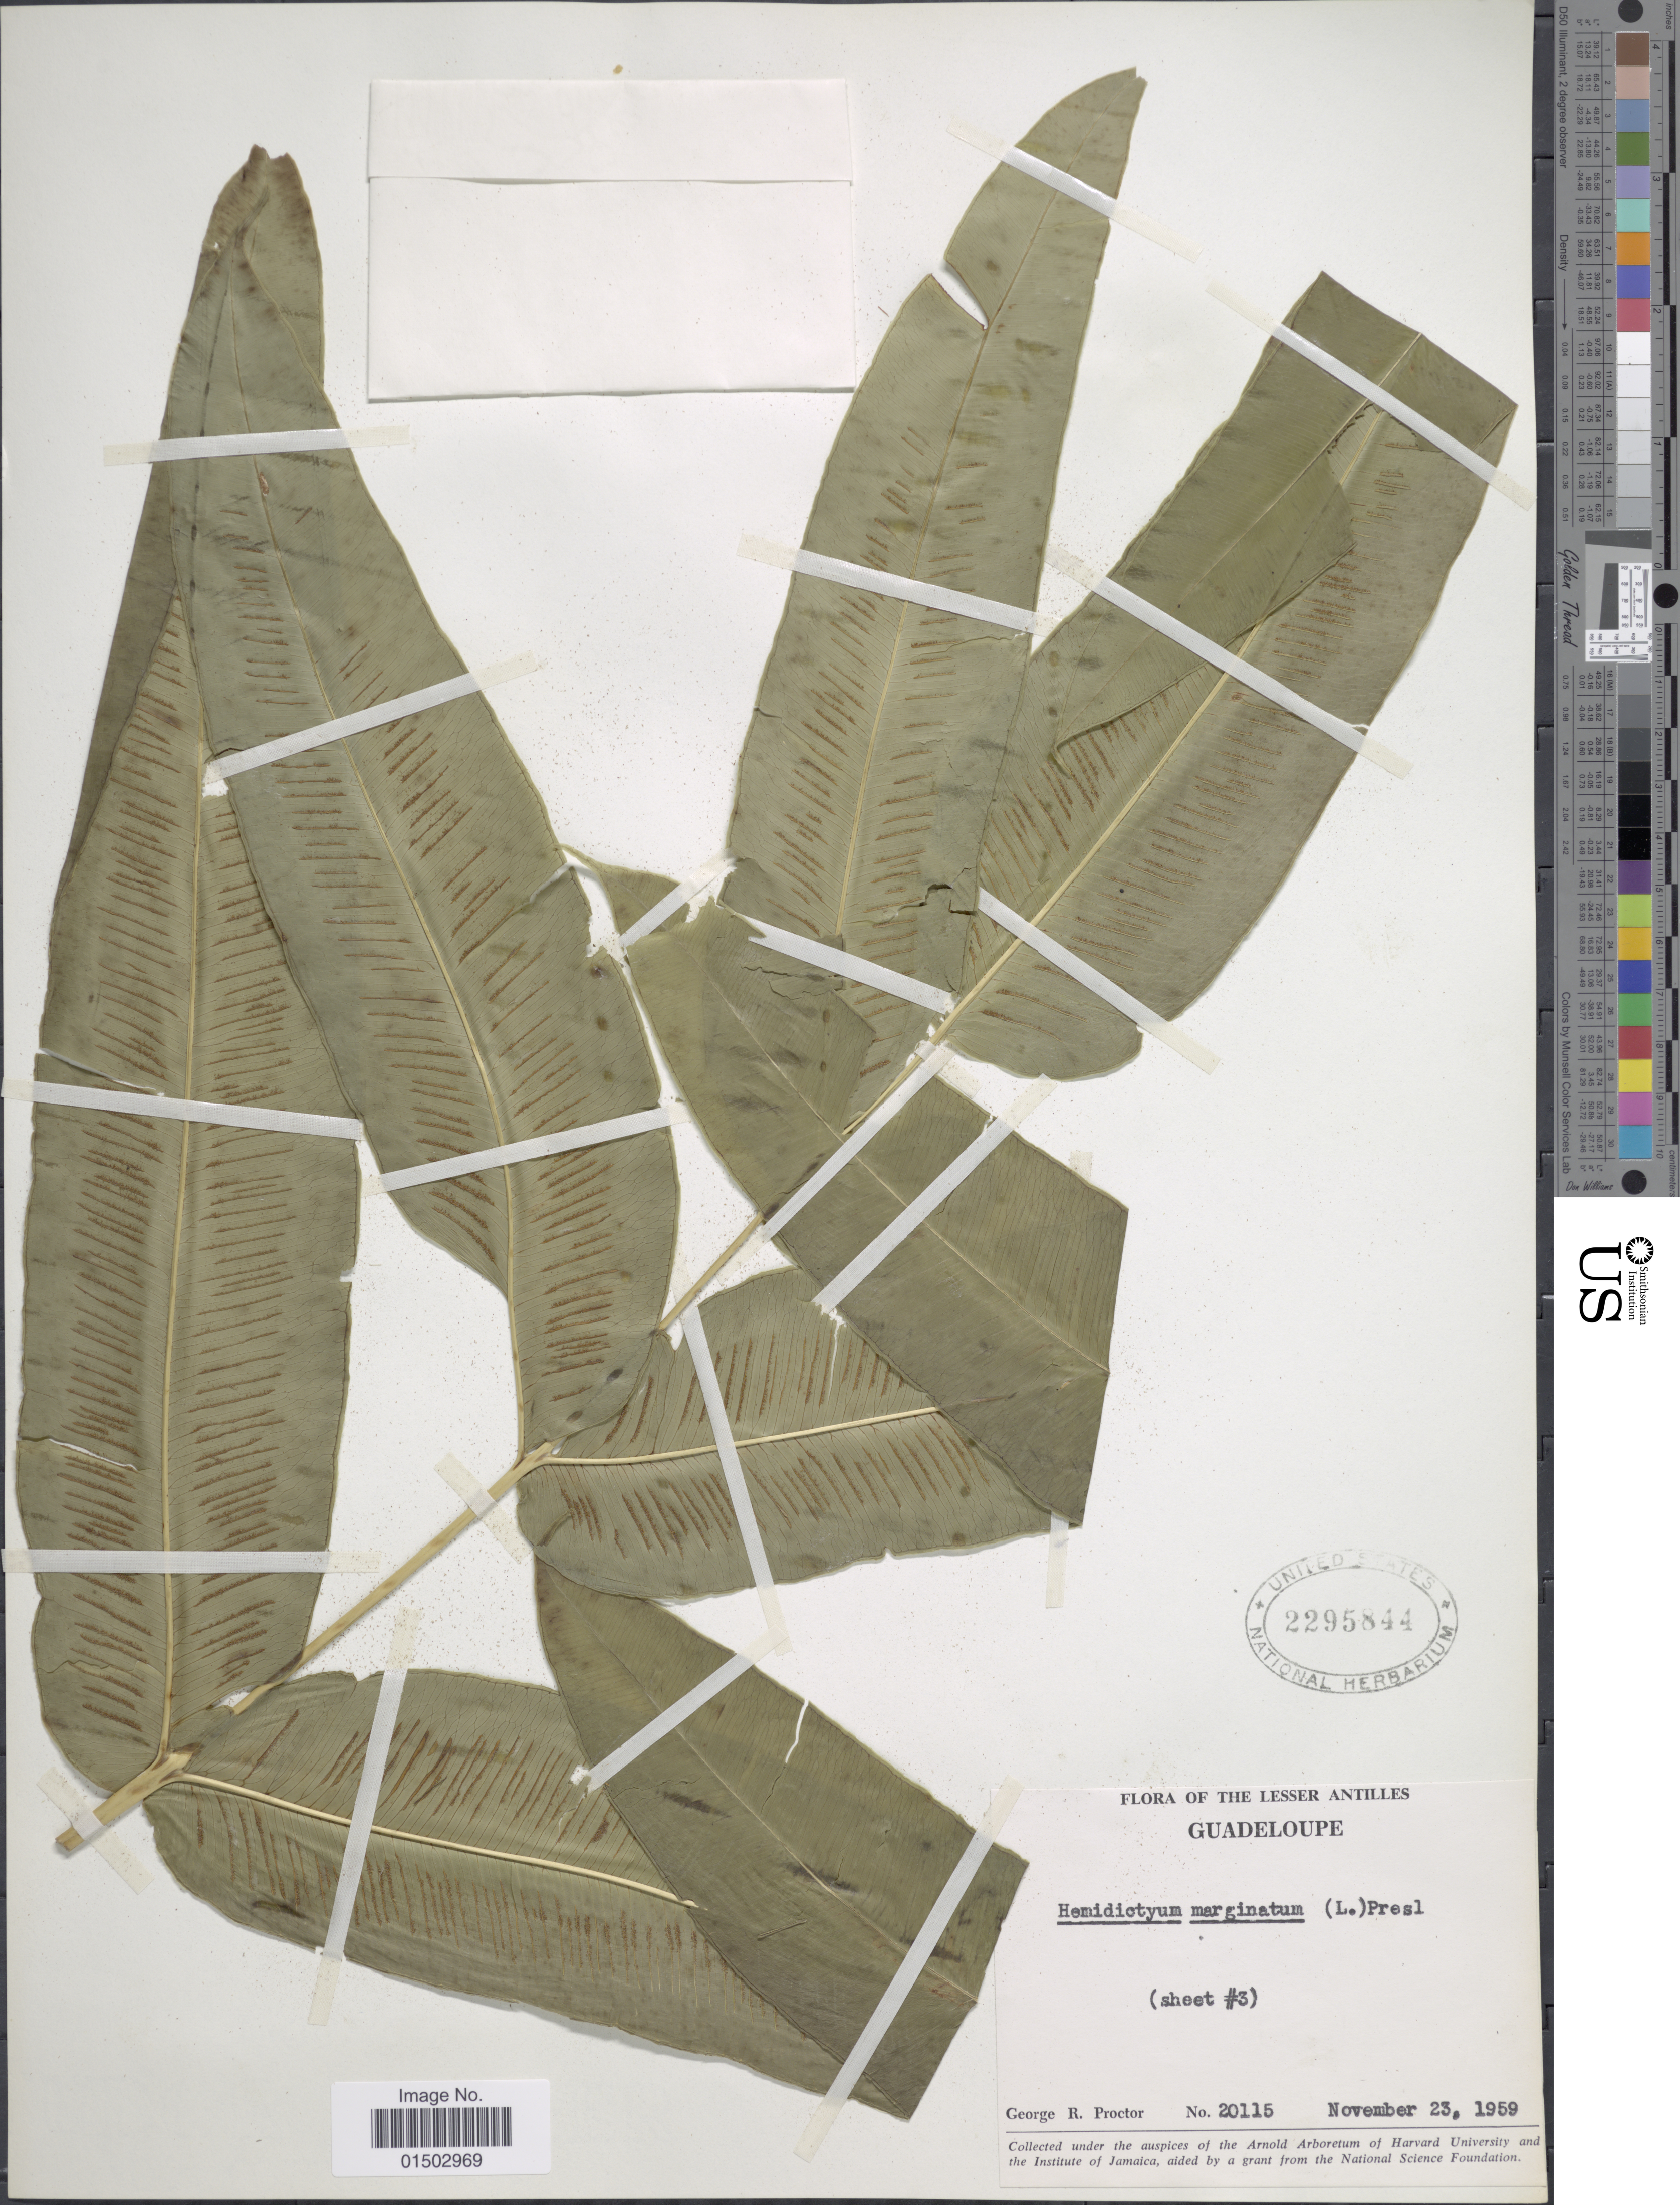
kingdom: Plantae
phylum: Tracheophyta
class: Polypodiopsida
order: Polypodiales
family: Hemidictyaceae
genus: Hemidictyum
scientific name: Hemidictyum marginatum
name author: (L.) C. Presl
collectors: G. R. Proctor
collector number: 20115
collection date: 1959-11-23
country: Guadeloupe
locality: Flora of the Lesser Antilles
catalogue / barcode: US 2295844